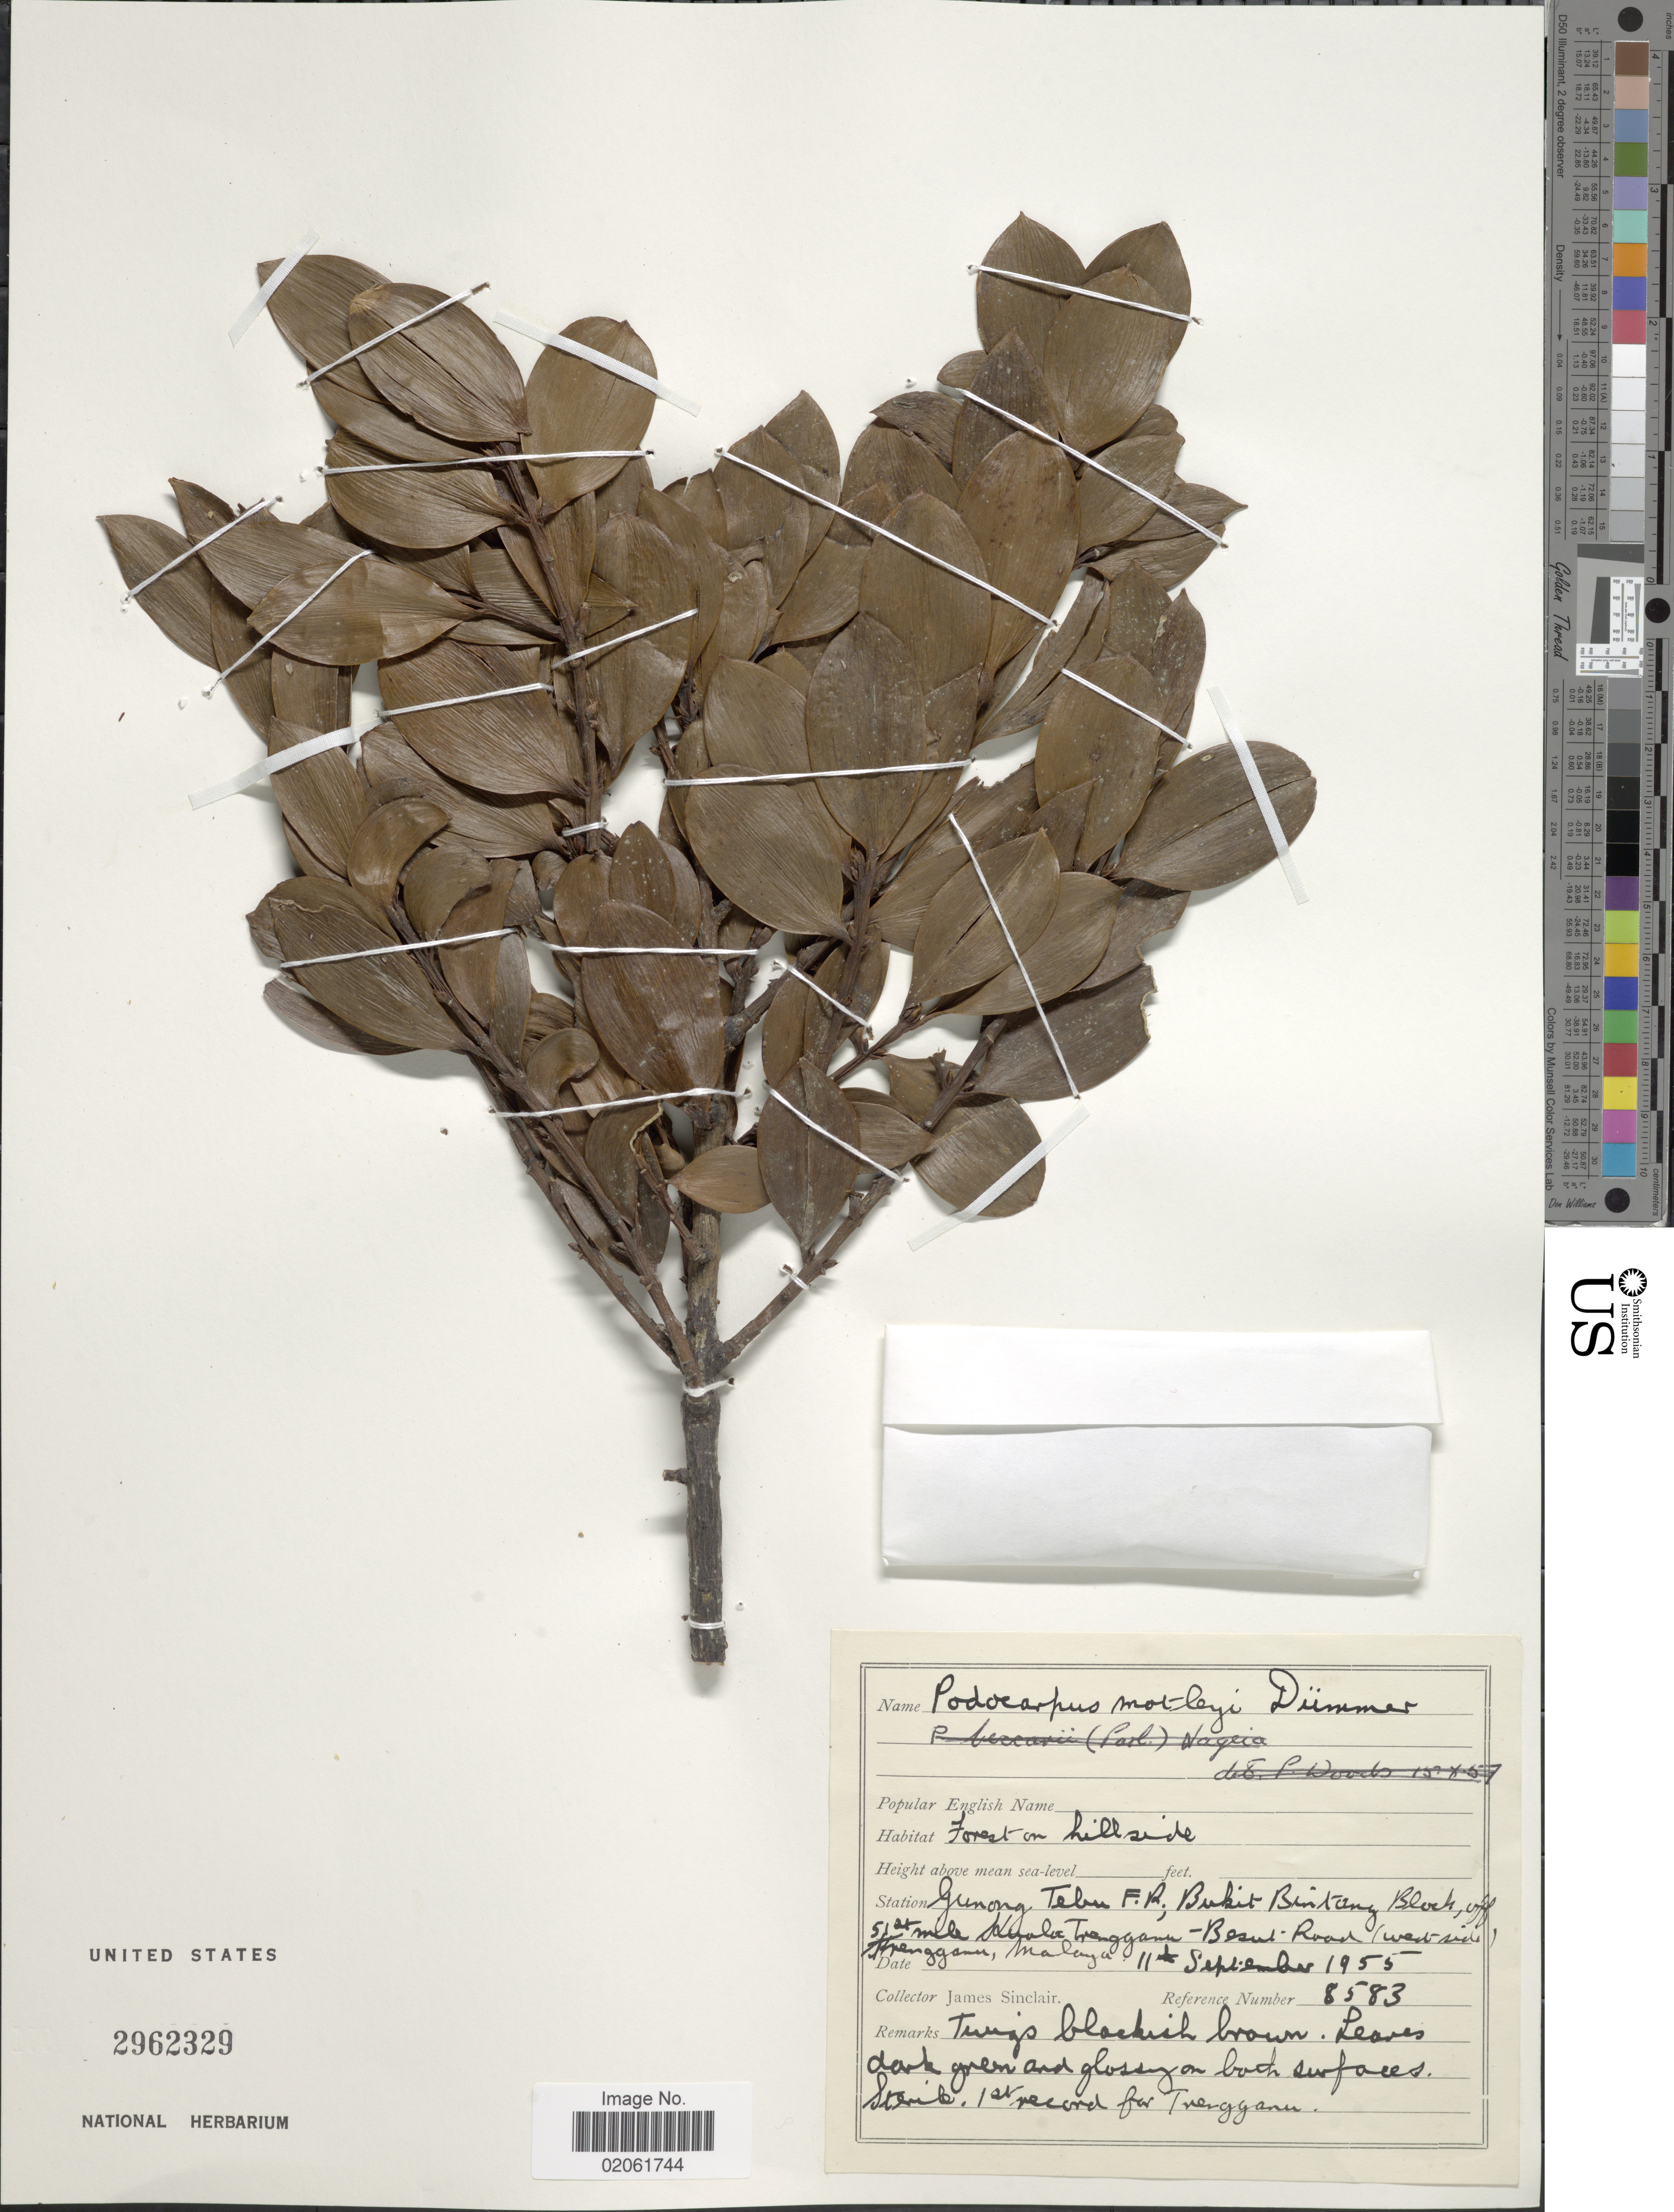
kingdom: Plantae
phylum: Tracheophyta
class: Pinopsida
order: Pinales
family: Podocarpaceae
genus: Podocarpus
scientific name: Podocarpus motleyi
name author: (Parl.) Dümmer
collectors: J. Sinclair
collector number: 8583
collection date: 1955-09-11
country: Malaysia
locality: Gunung Tebu F.R. Bukit Bentang Block off 51st mile Kuala Terengganu - Besut Road (west side) Terengganu, Malaya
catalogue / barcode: US 2862329